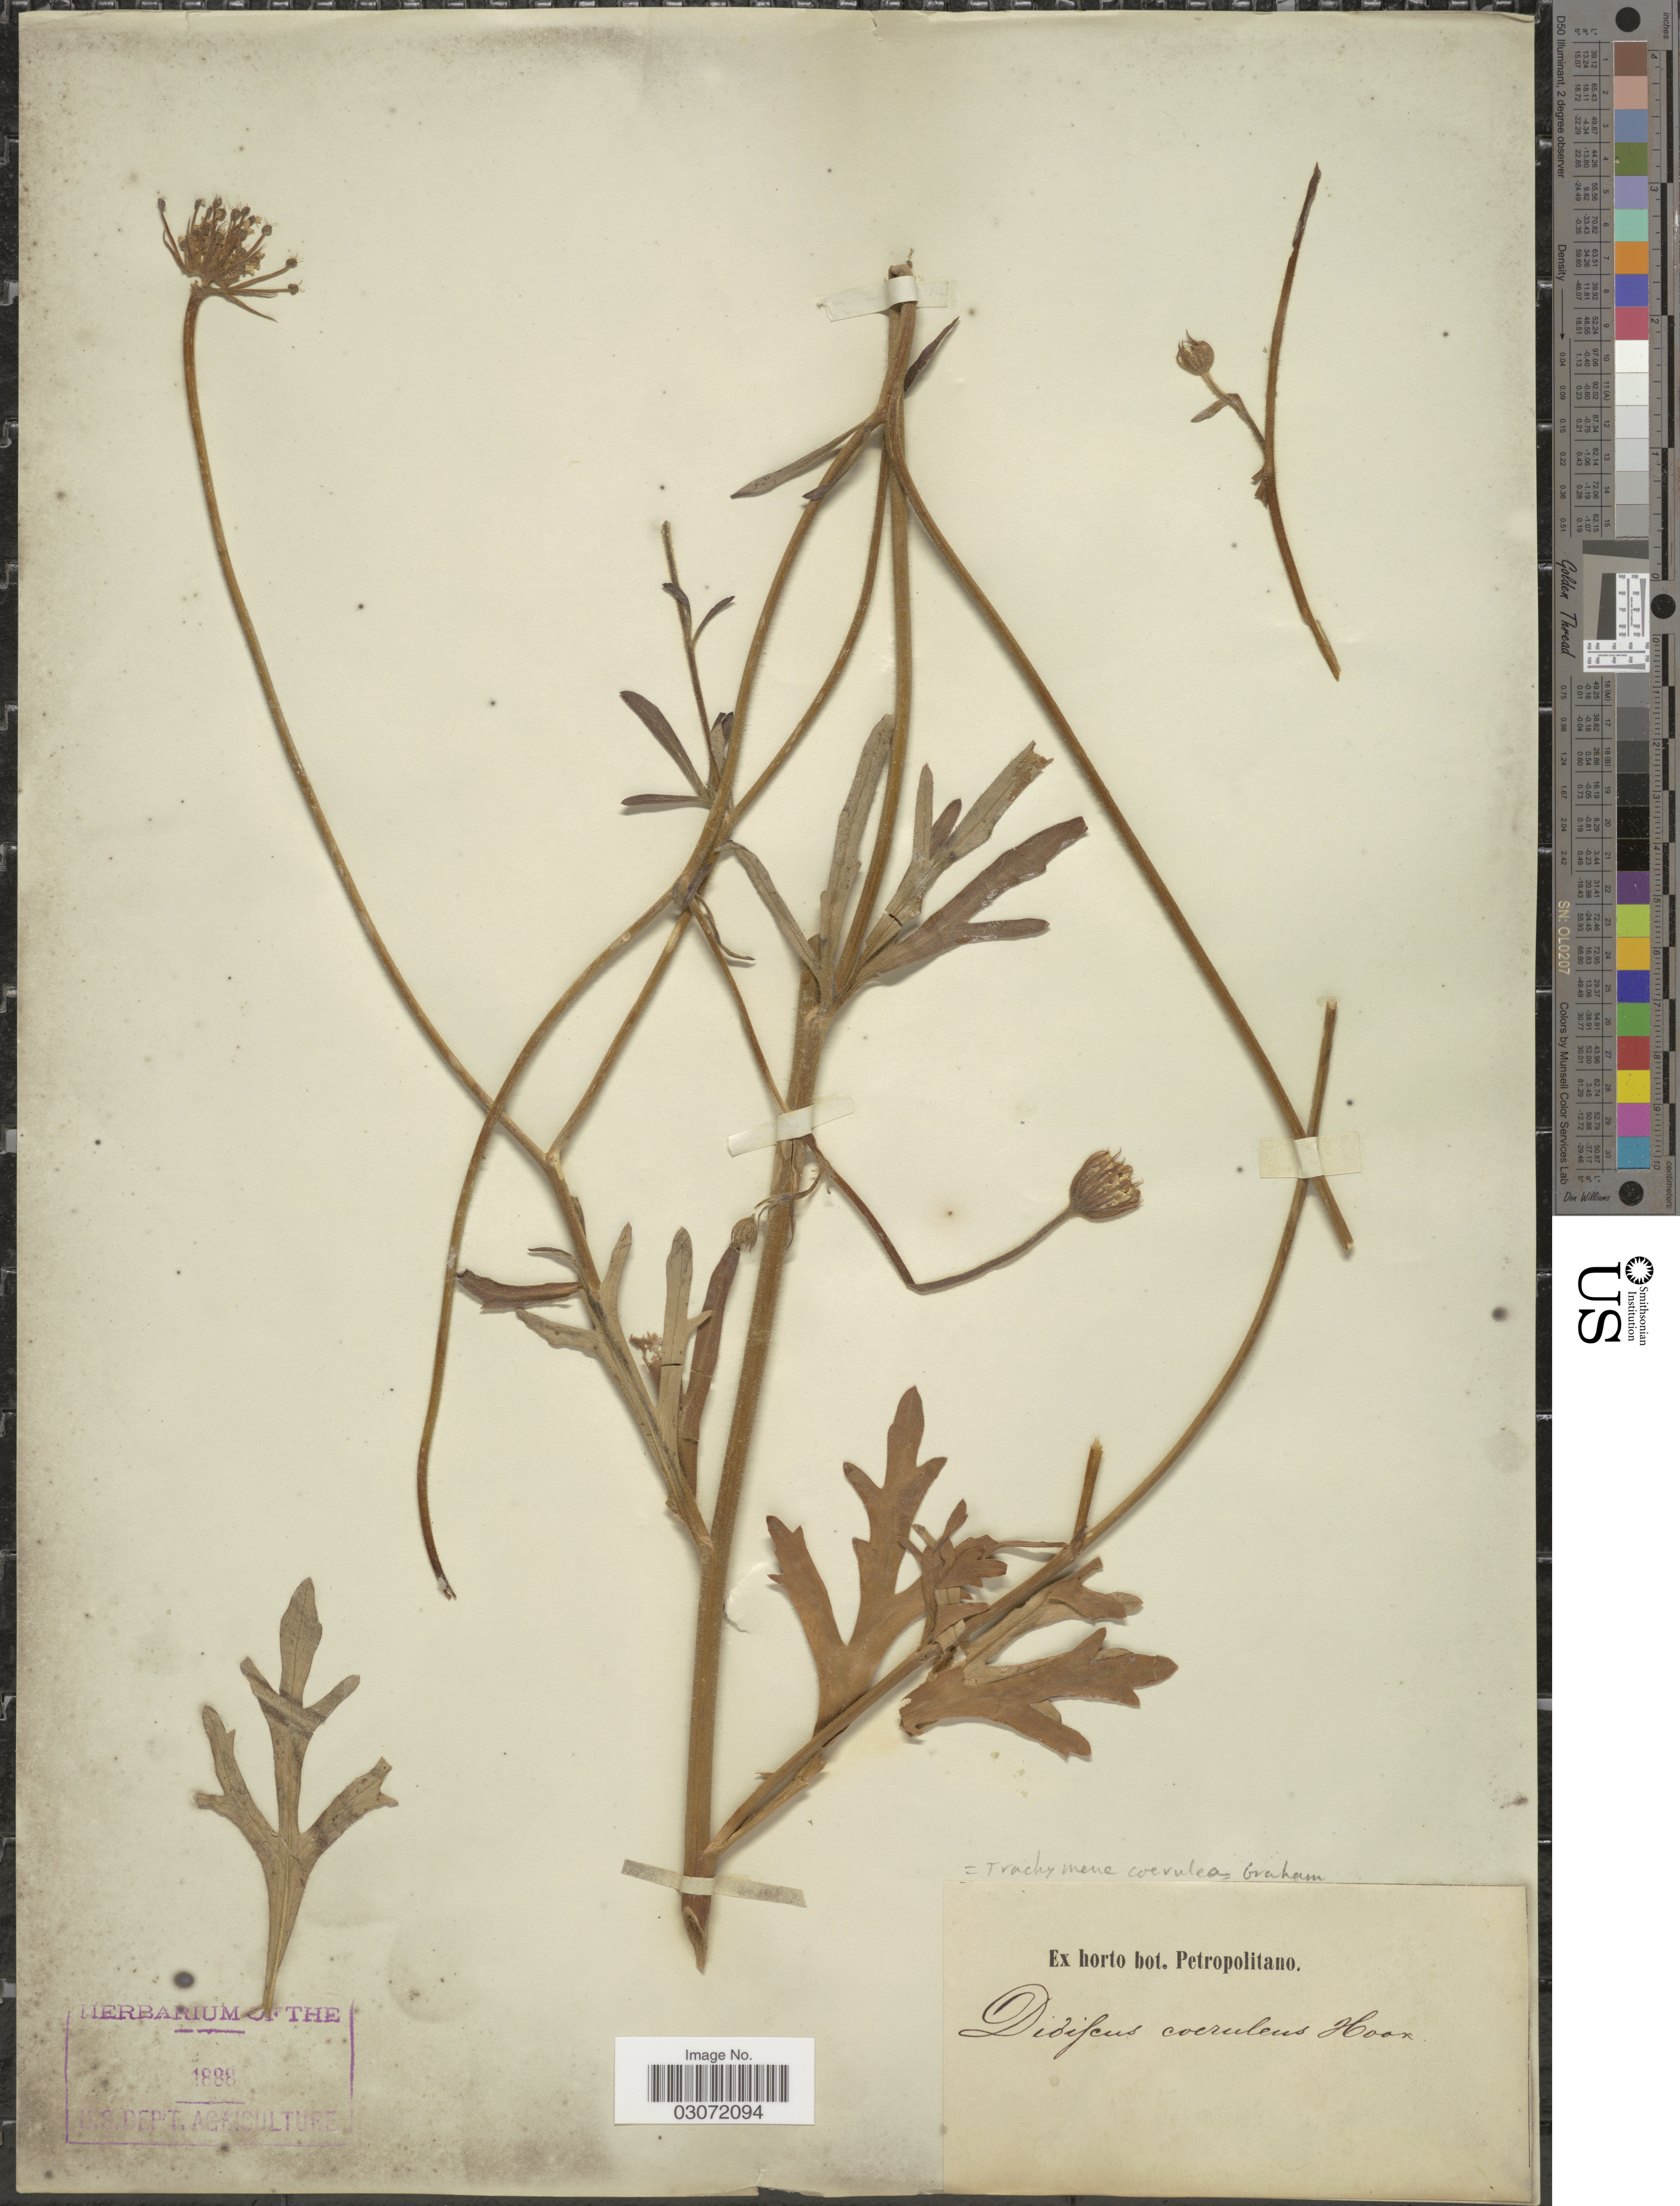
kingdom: Plantae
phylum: Tracheophyta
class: Magnoliopsida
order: Apiales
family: Araliaceae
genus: Trachymene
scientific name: Trachymene coerulea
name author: Graham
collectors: ex Horto Bot. Petropolitano